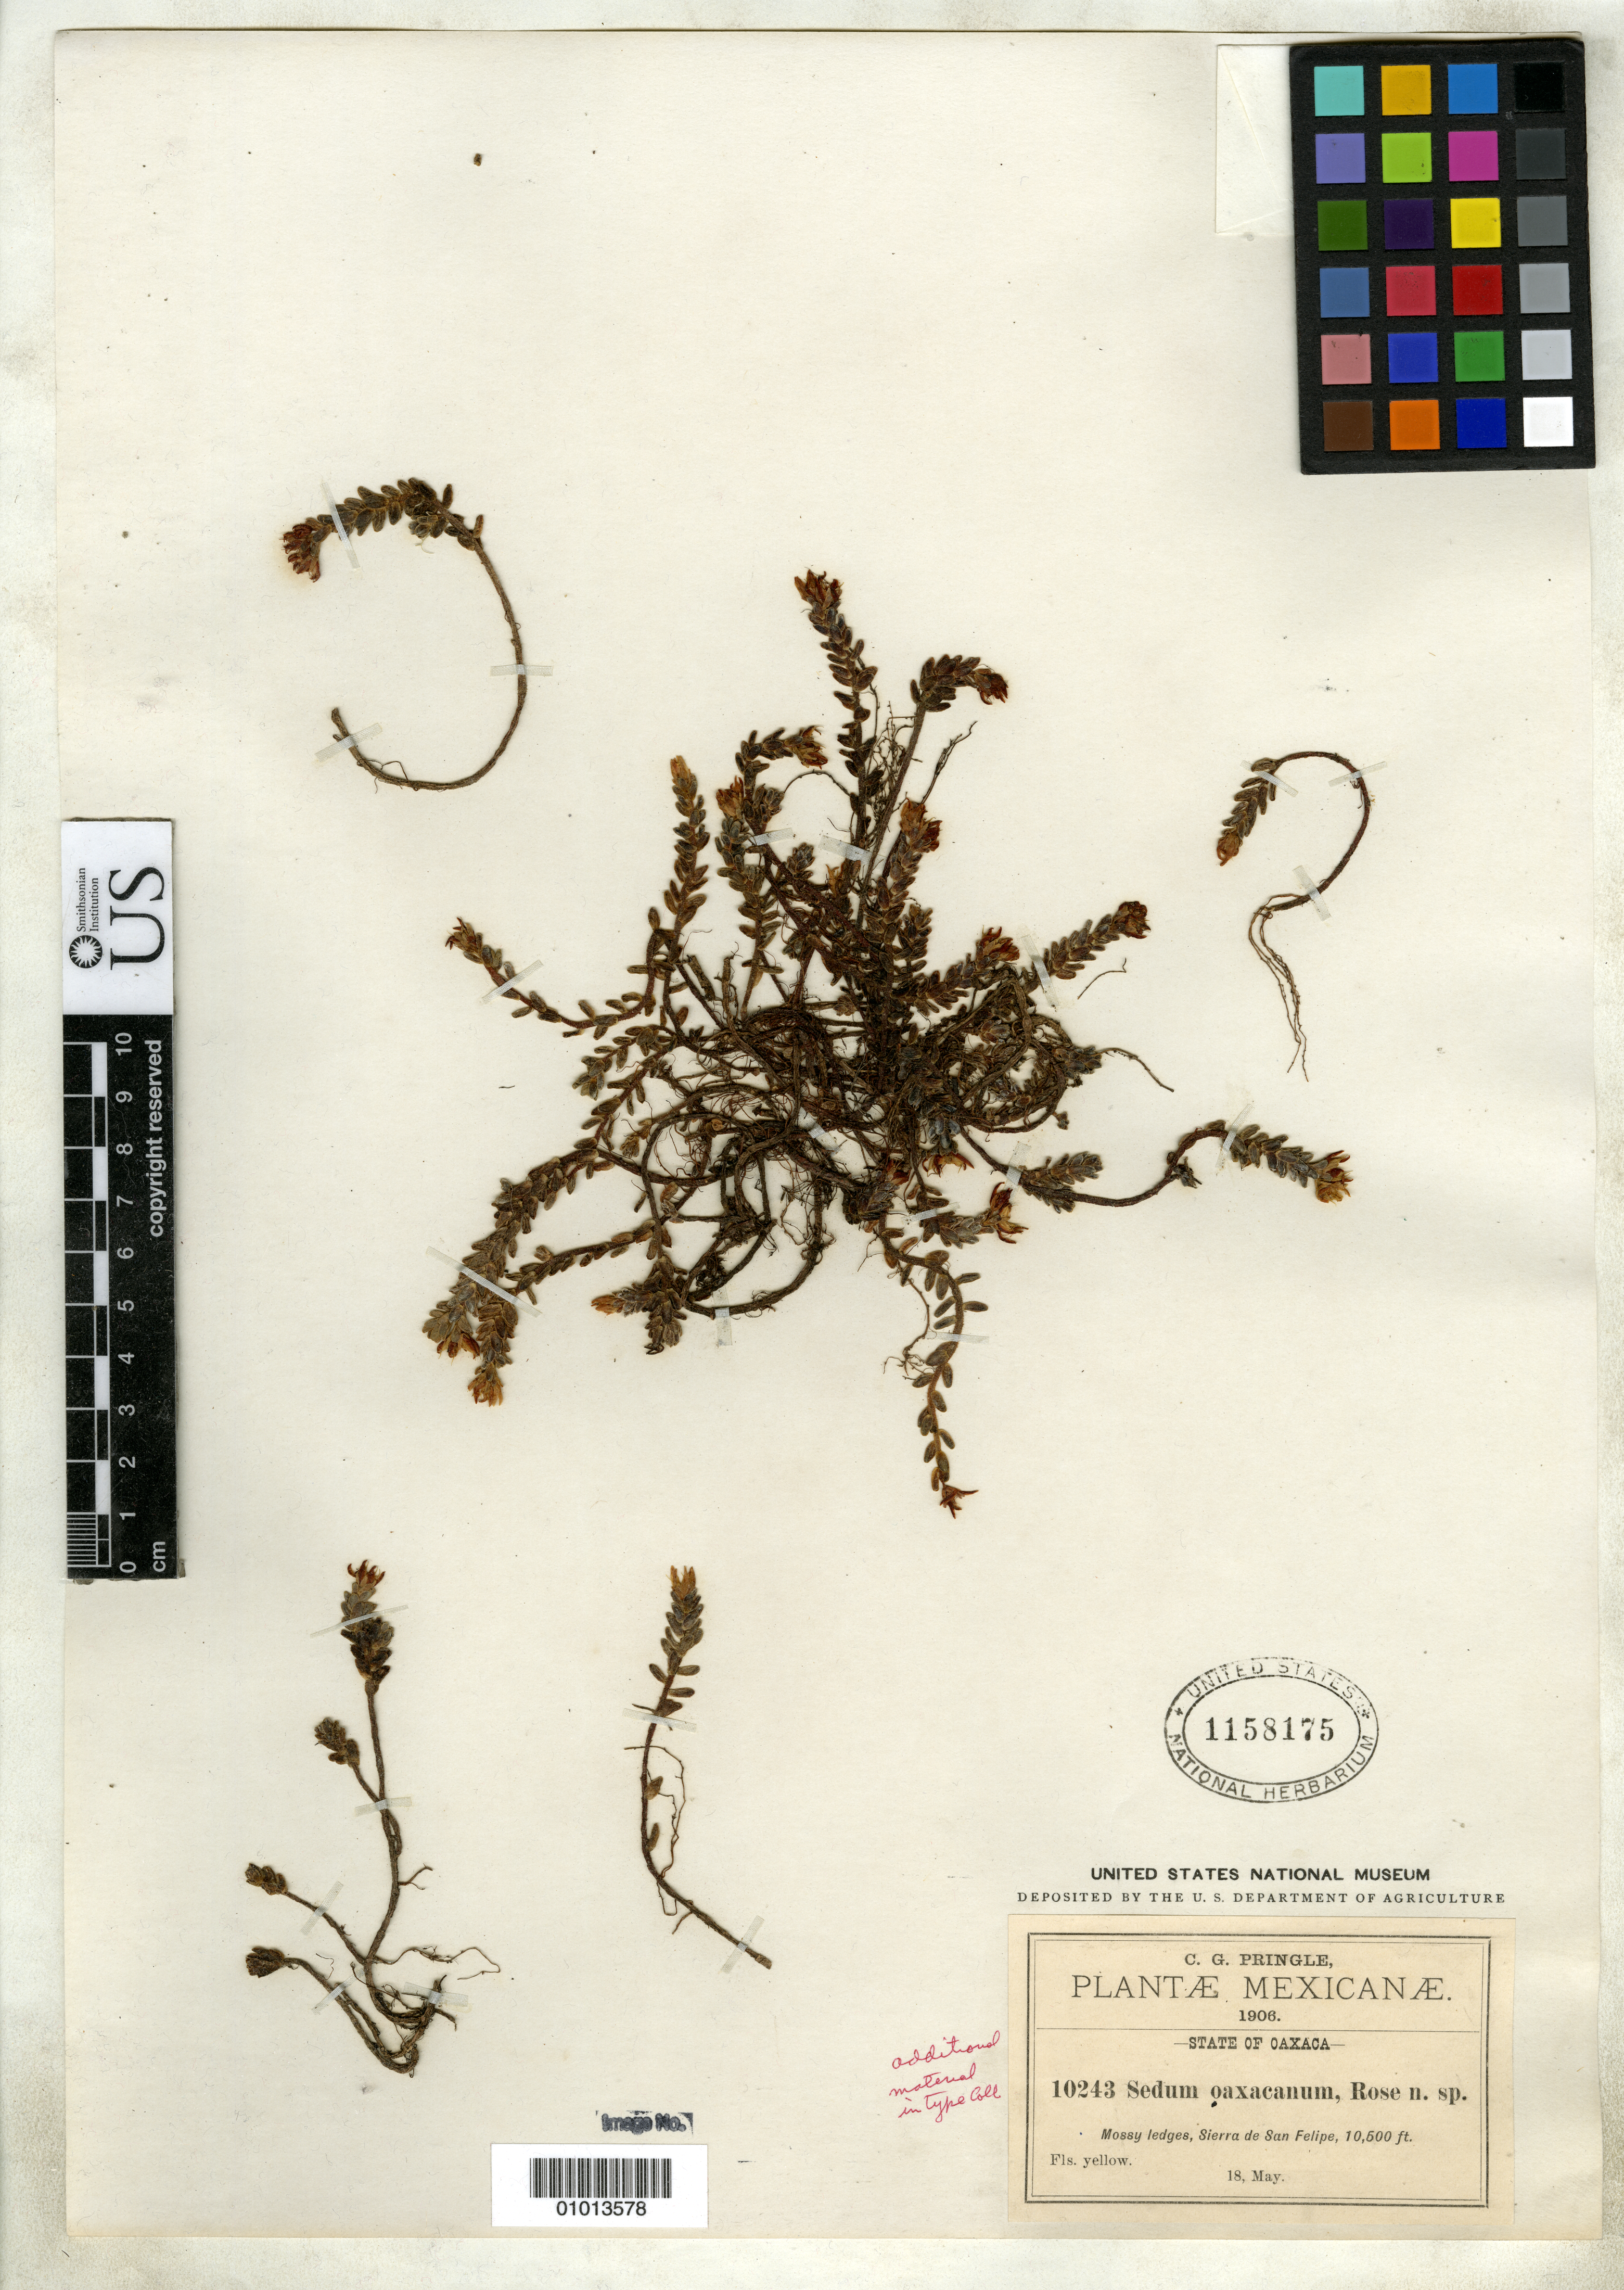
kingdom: Plantae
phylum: Tracheophyta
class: Magnoliopsida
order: Saxifragales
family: Crassulaceae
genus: Sedum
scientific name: Sedum oaxacanum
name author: Rose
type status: Isotype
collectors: C. G. Pringle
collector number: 10243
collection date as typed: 18 May 1906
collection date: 1906-05-18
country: Mexico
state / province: Oaxaca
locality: Mossy ledges, Sierra de San Felipe.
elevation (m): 3200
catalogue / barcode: US 1158175